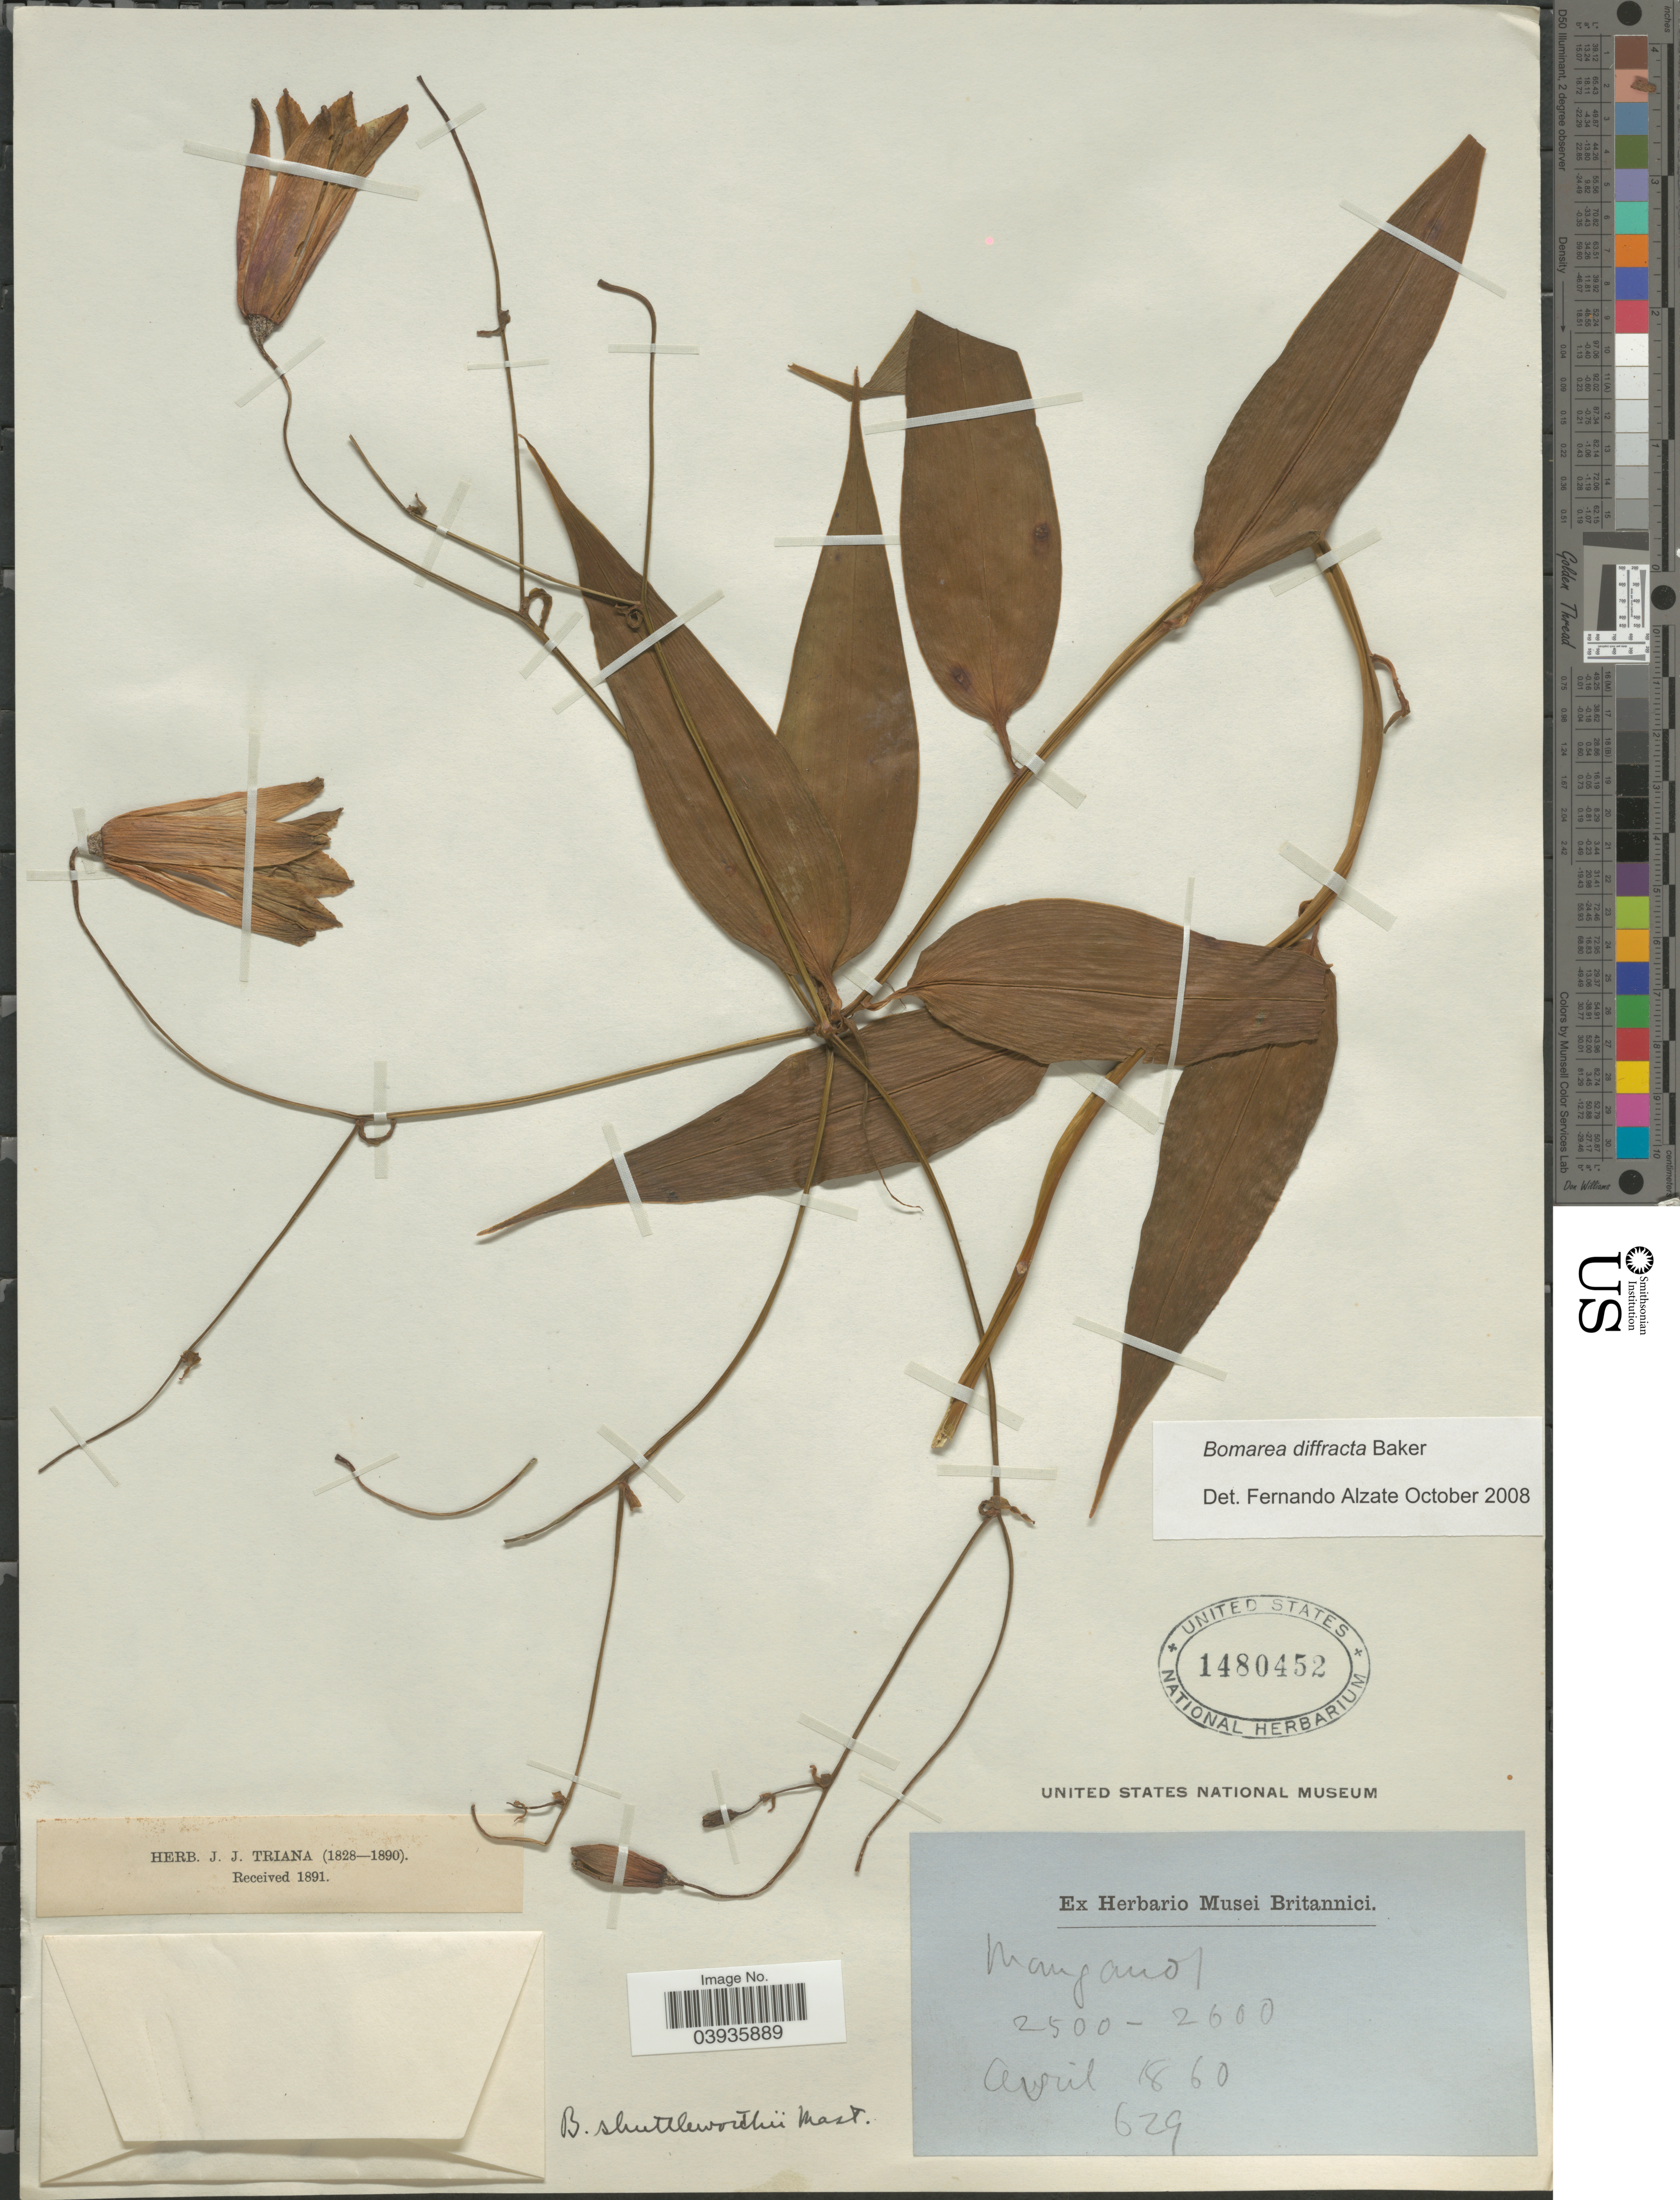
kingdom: Plantae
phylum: Tracheophyta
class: Liliopsida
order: Liliales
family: Alstroemeriaceae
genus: Bomarea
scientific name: Bomarea diffracta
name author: Baker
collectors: Ex Herb. J. J. Triana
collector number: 629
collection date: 1860-04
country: Colombia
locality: Manganol [interpreted] [unsure placement].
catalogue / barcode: US 1480452